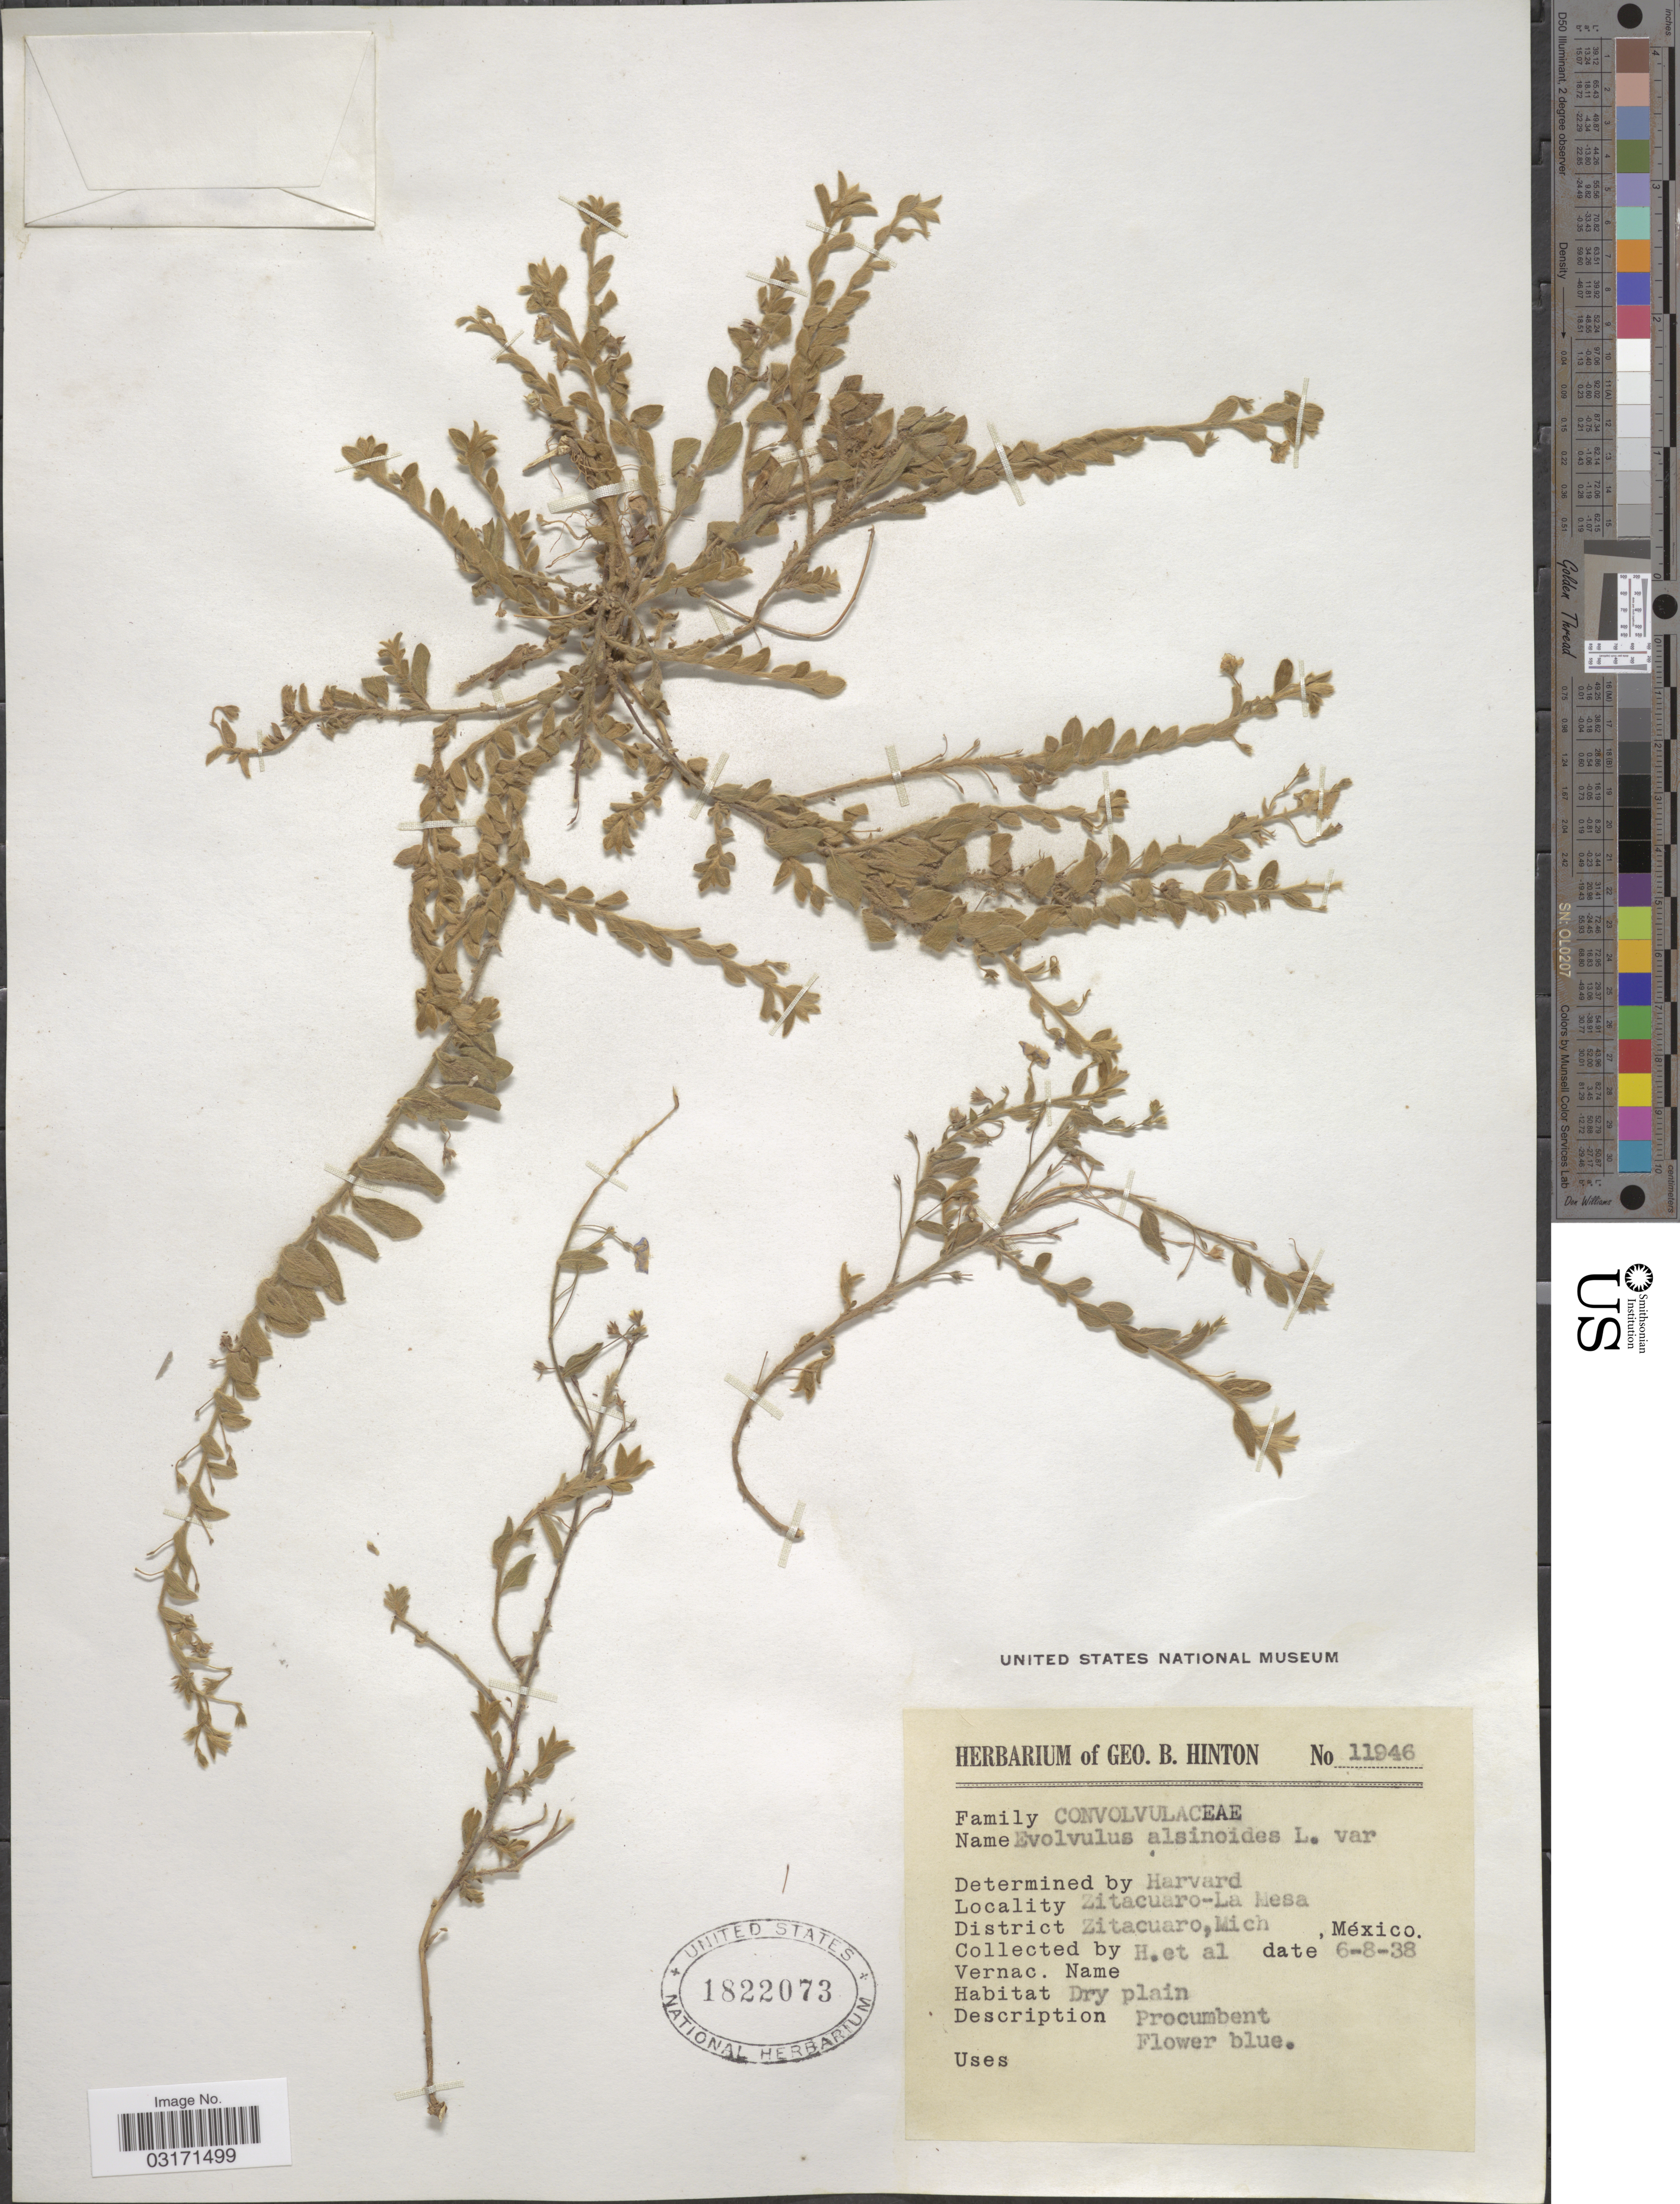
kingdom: Plantae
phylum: Tracheophyta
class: Magnoliopsida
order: Solanales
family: Convolvulaceae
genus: Evolvulus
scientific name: Evolvulus alsinoides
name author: (L.) L.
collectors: G. B. Hinton & et al.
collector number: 11946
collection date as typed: Transcribed d/m/y: 6/8/38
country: Mexico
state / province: Michoacán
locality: Zitacuaro-La Mesa, District Zitacuaro, Mich., México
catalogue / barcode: US 1822073